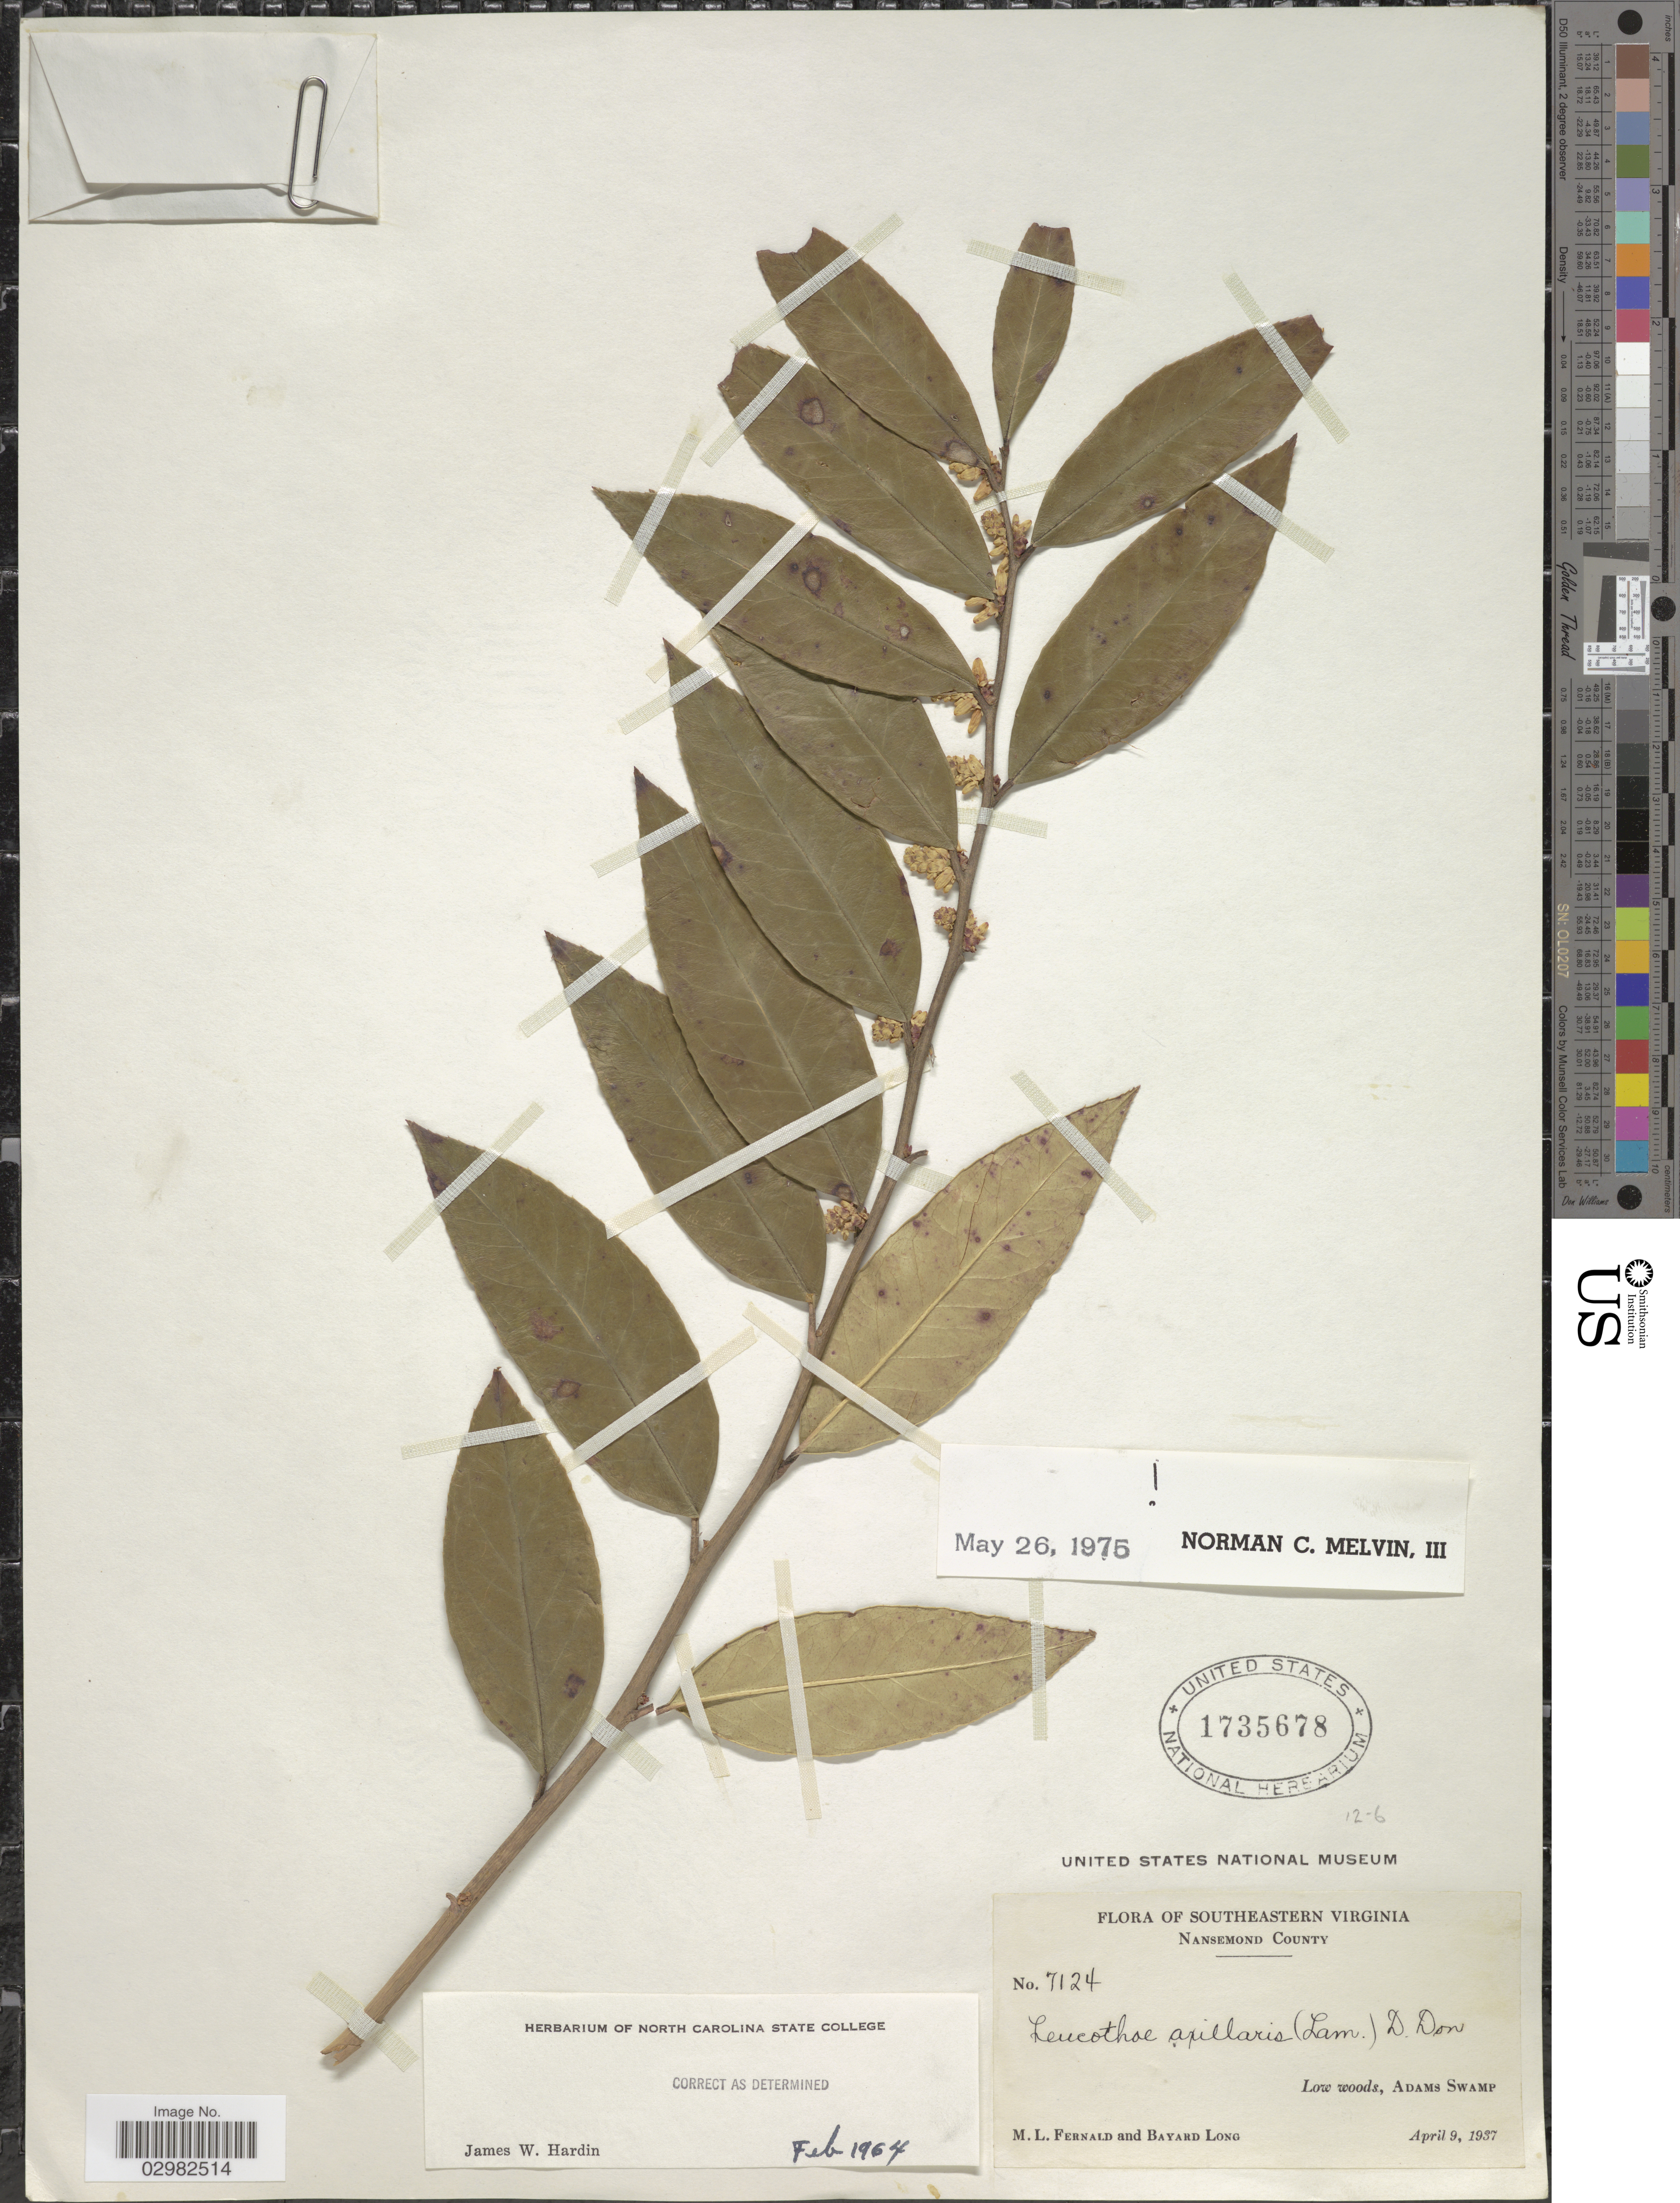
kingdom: Plantae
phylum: Tracheophyta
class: Magnoliopsida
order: Ericales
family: Ericaceae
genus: Leucothoe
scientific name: Leucothoë axillaris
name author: (Lam.) D. Don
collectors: M. L. Fernald & B. Long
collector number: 7124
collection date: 1937-04-09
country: United States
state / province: Virginia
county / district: City of Suffolk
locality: Southeastern Virginia, Nansemond County, Low woods, Adams Swamp.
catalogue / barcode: US 1735678